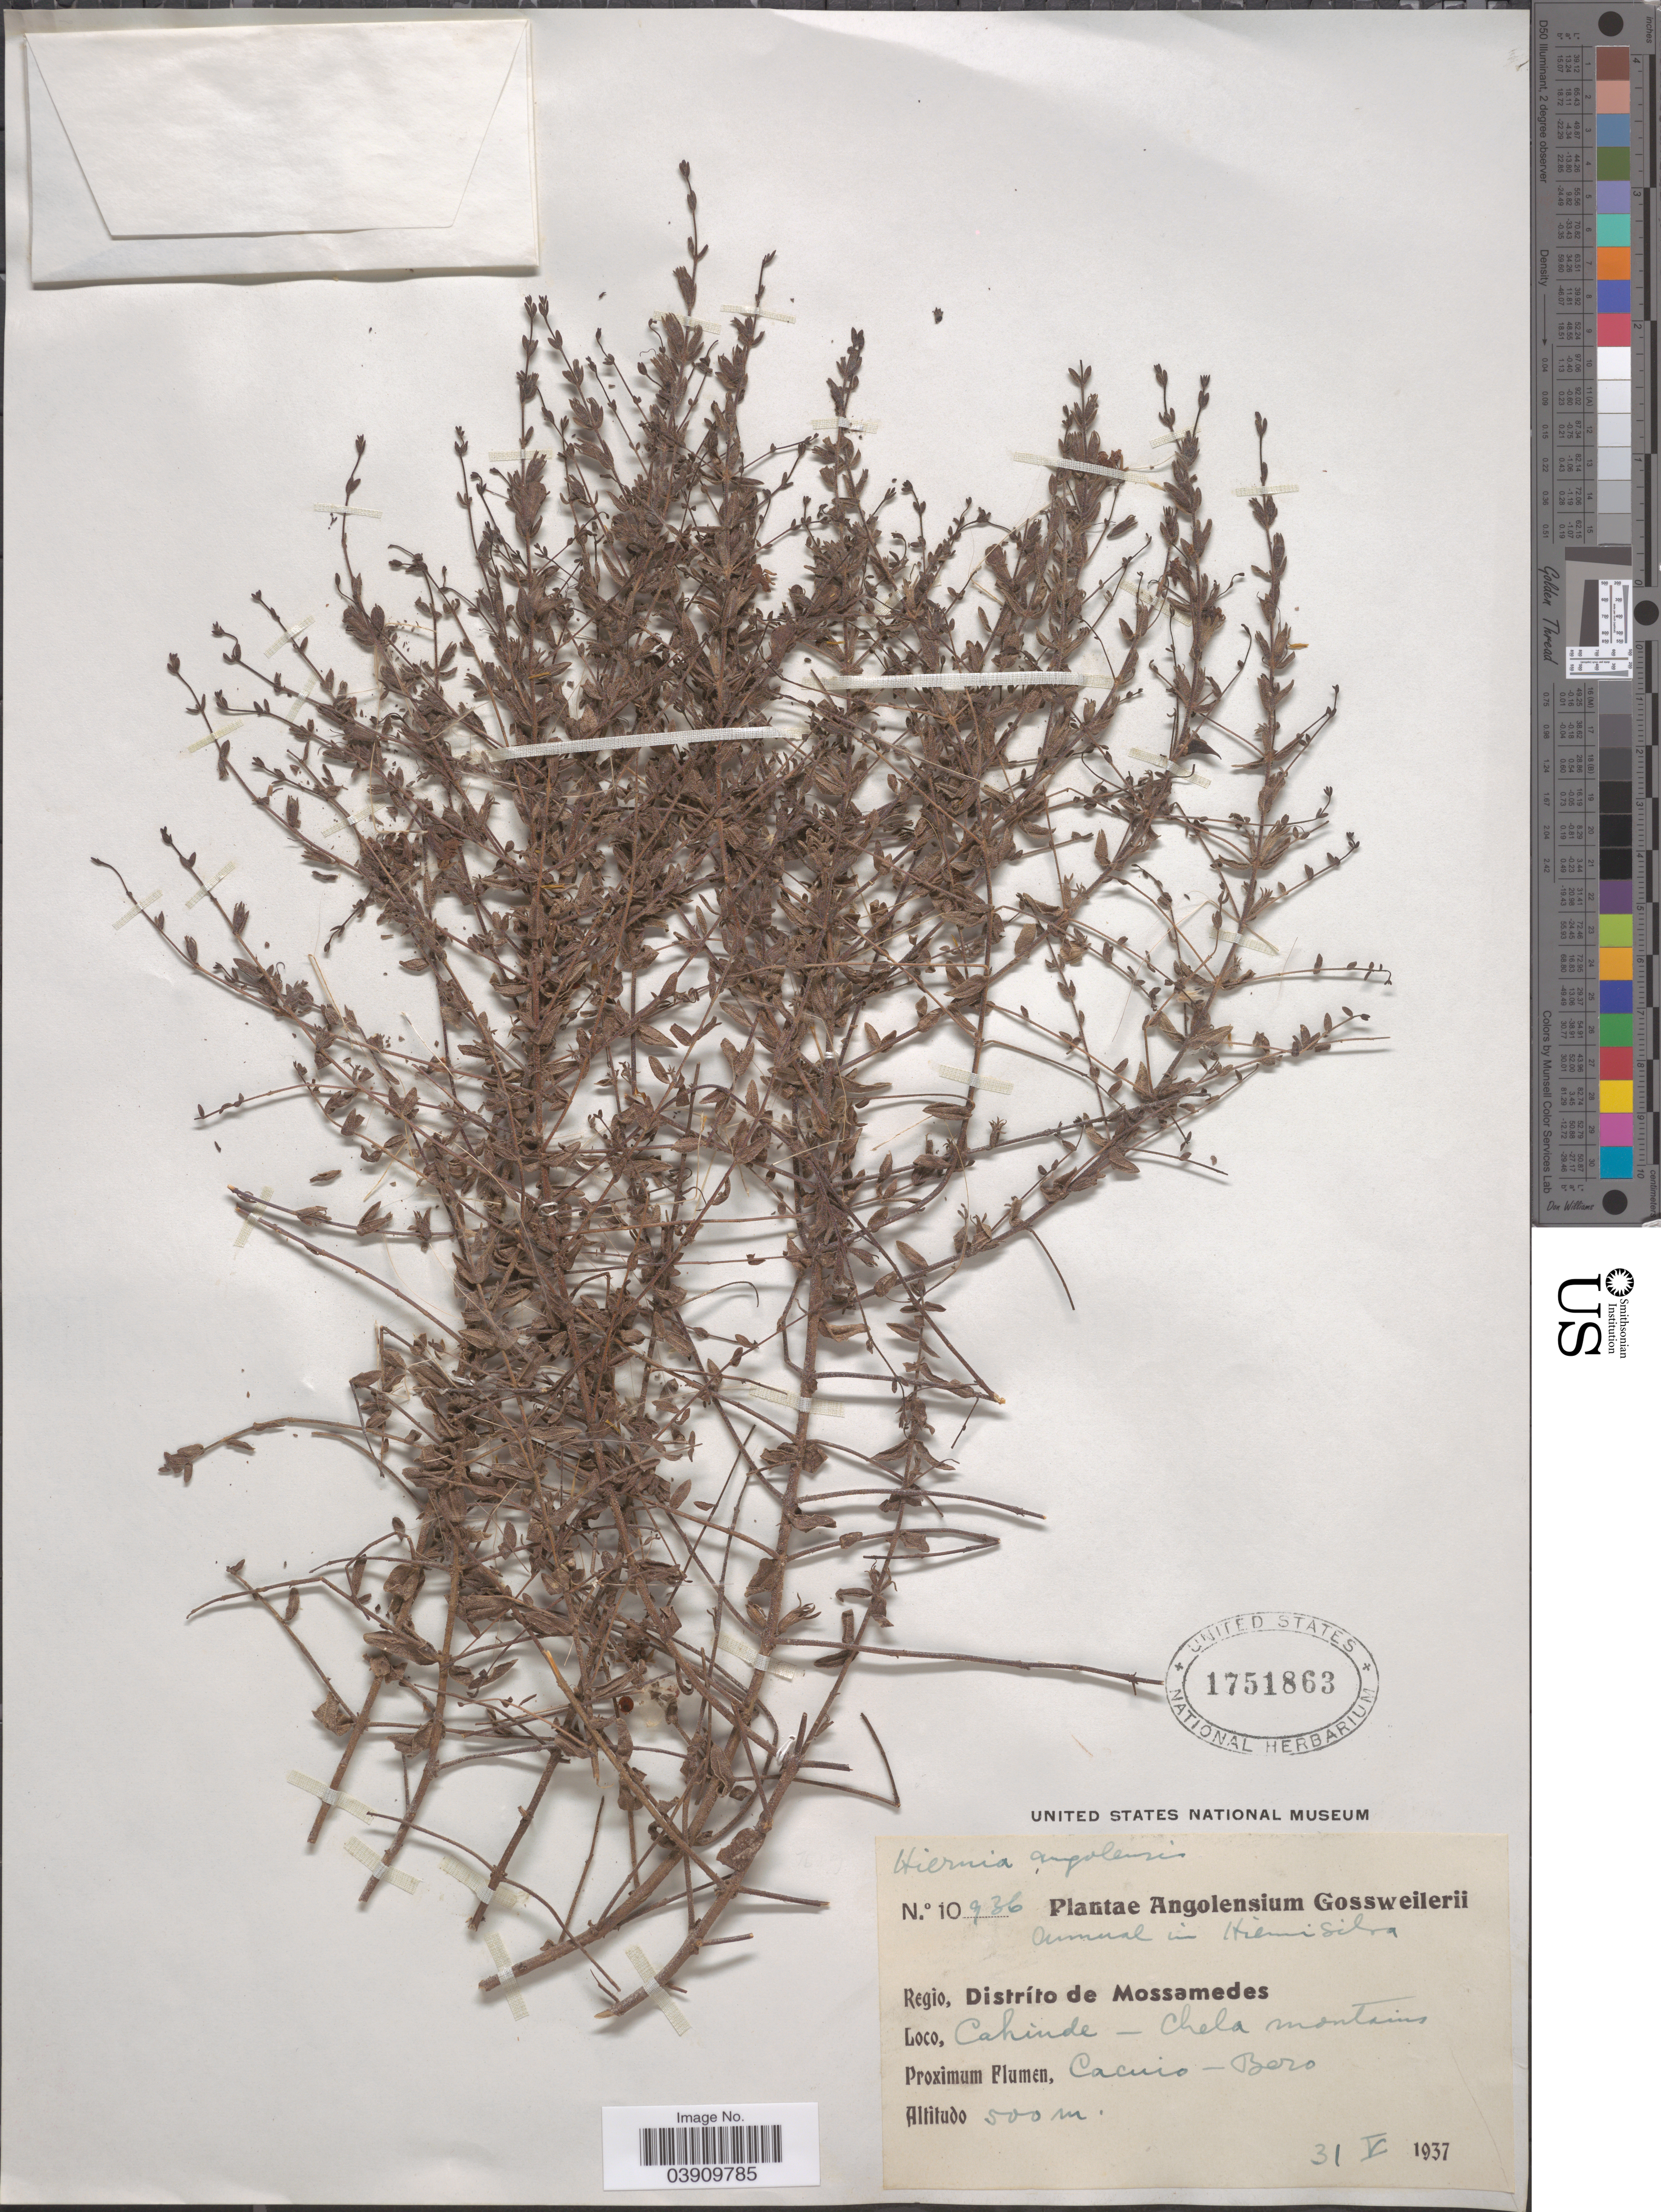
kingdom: Plantae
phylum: Tracheophyta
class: Magnoliopsida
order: Lamiales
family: Orobanchaceae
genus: Hiernia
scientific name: Hiernia angolensis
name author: S. Moore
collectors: -. Gossweiler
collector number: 10936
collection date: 1937-05-31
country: Angola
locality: Regio, Distríto de Mossamedes. Loco, Cahinde - Chela Mountains. Proximum Flumen, Cacuio - Bero.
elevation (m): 500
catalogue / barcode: US 1751863